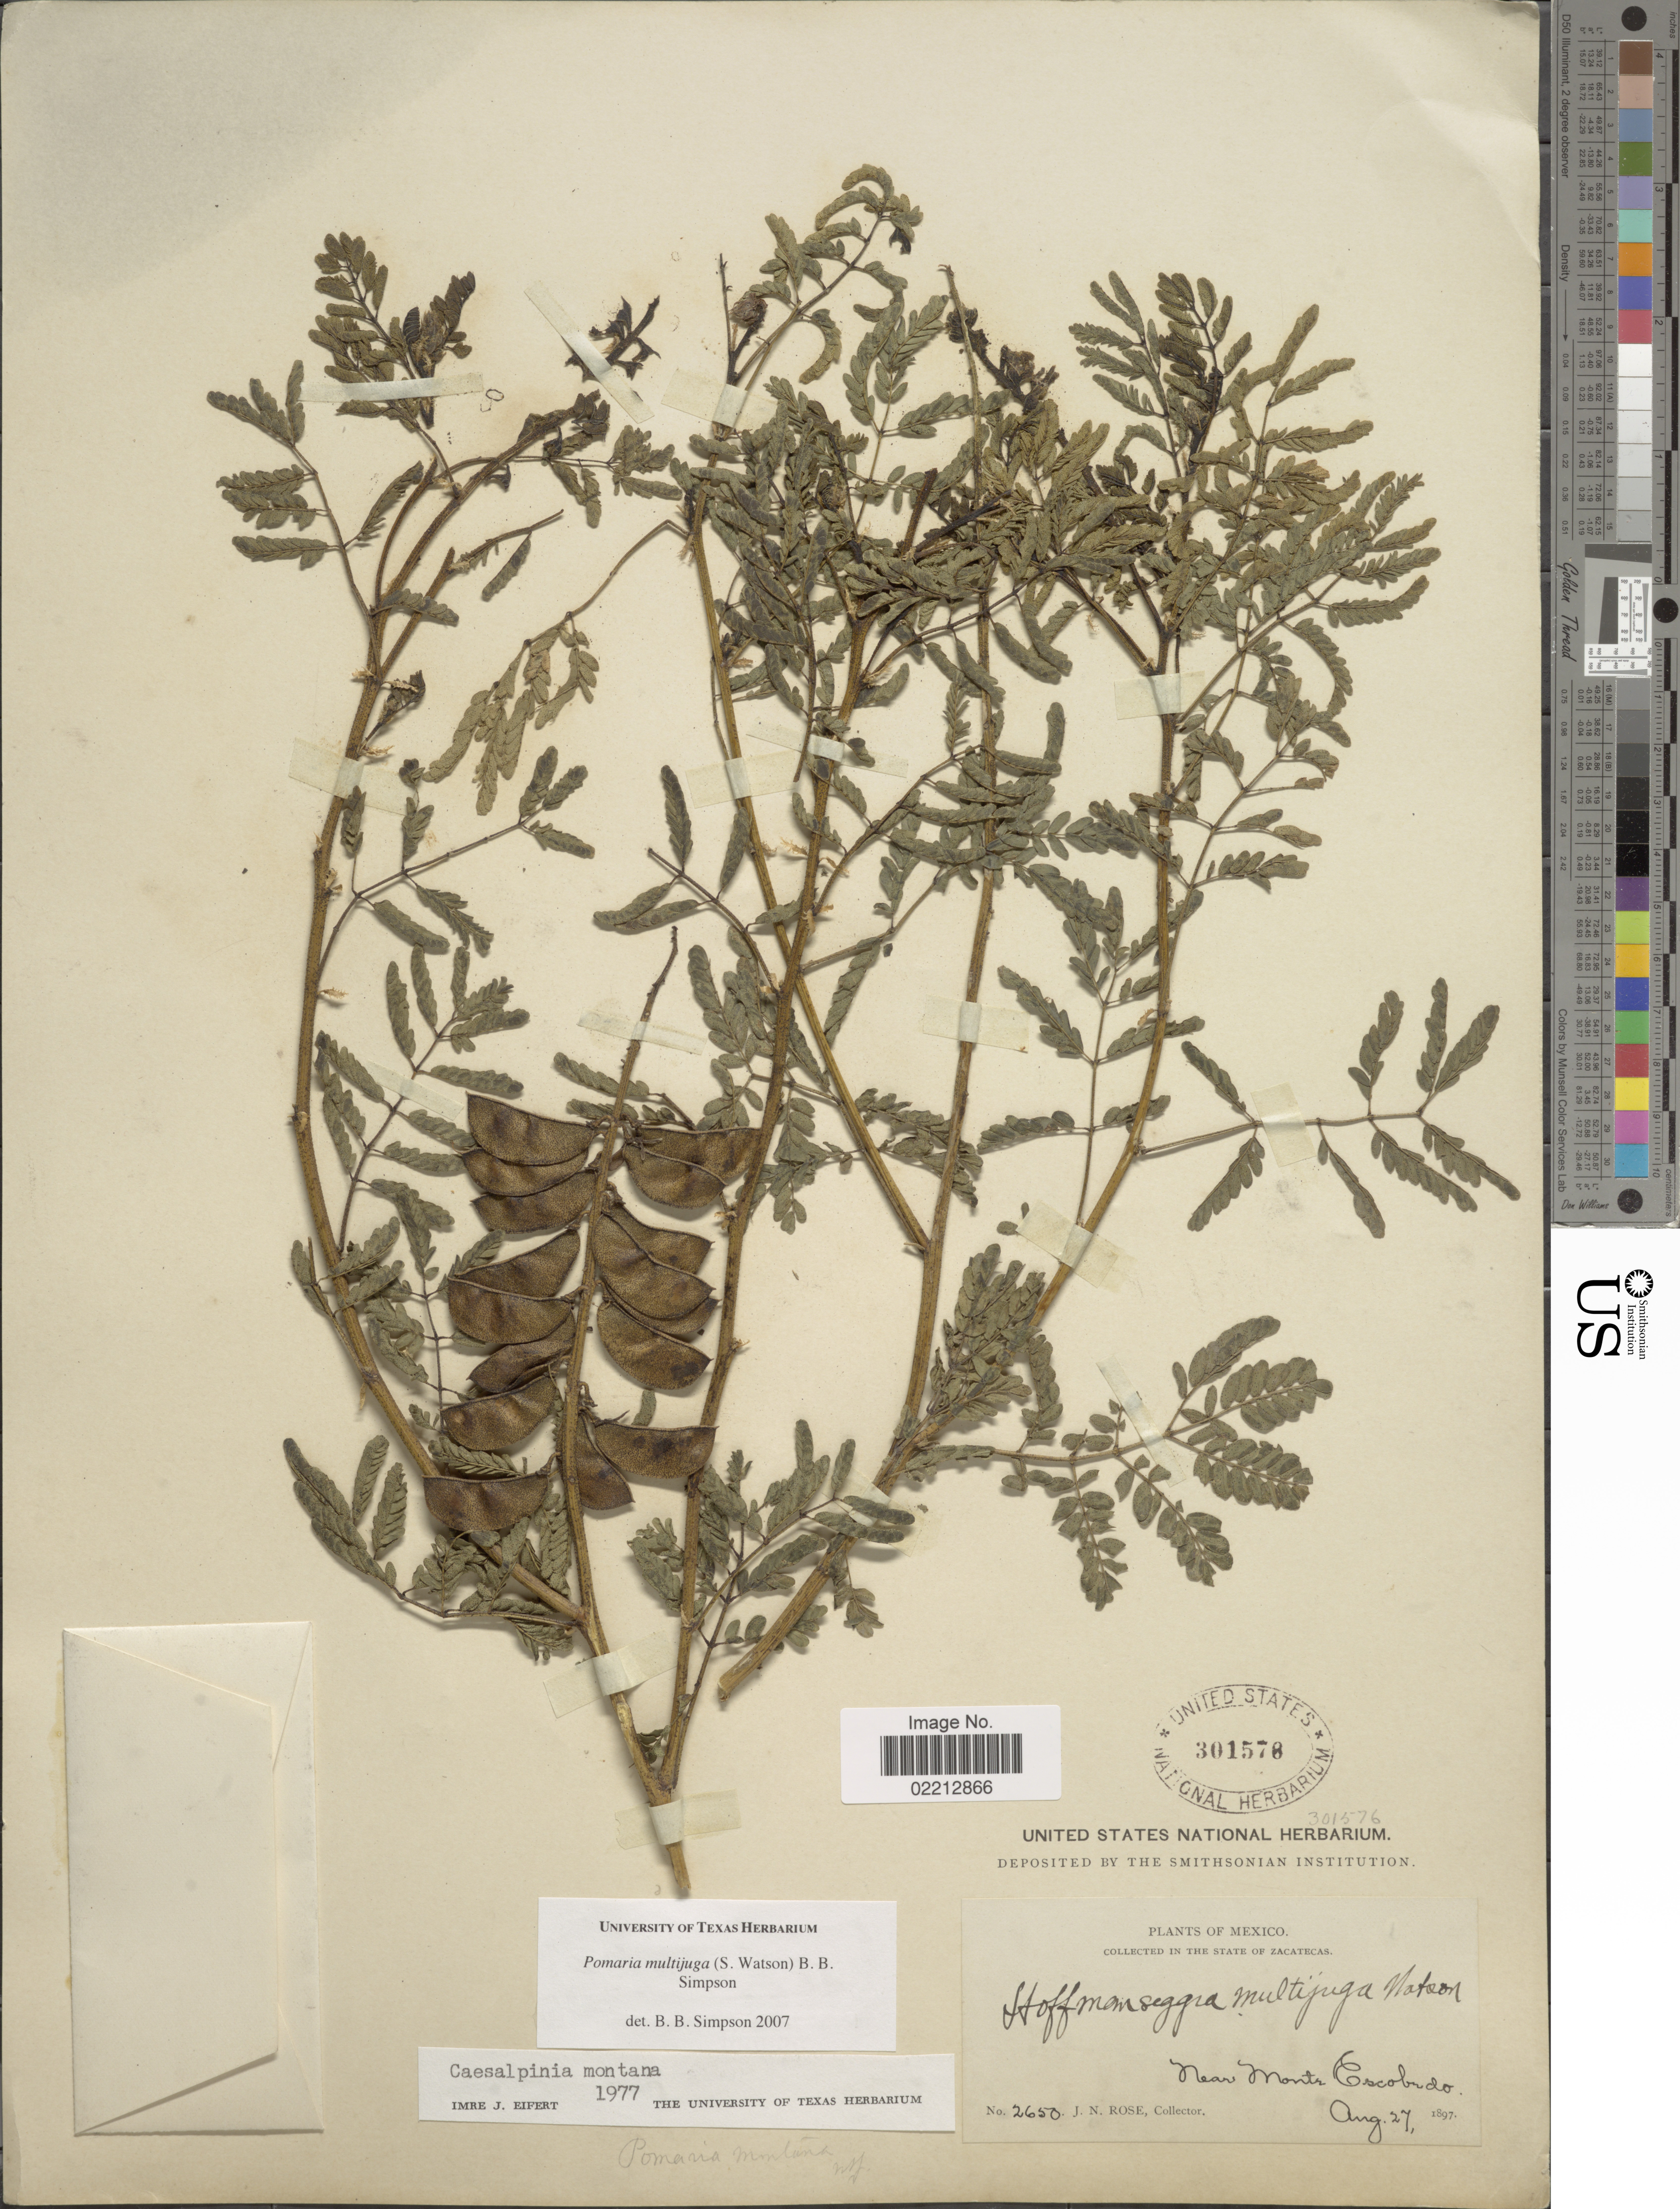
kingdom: Plantae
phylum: Tracheophyta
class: Magnoliopsida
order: Fabales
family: Fabaceae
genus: Pomaria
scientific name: Pomaria multijuga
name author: (S. Watson) B.B. Simpson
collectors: J. N. Rose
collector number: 2650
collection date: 1897-08-27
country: Mexico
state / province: Zacatecas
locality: Near Monte Escobedo.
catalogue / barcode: US 301576